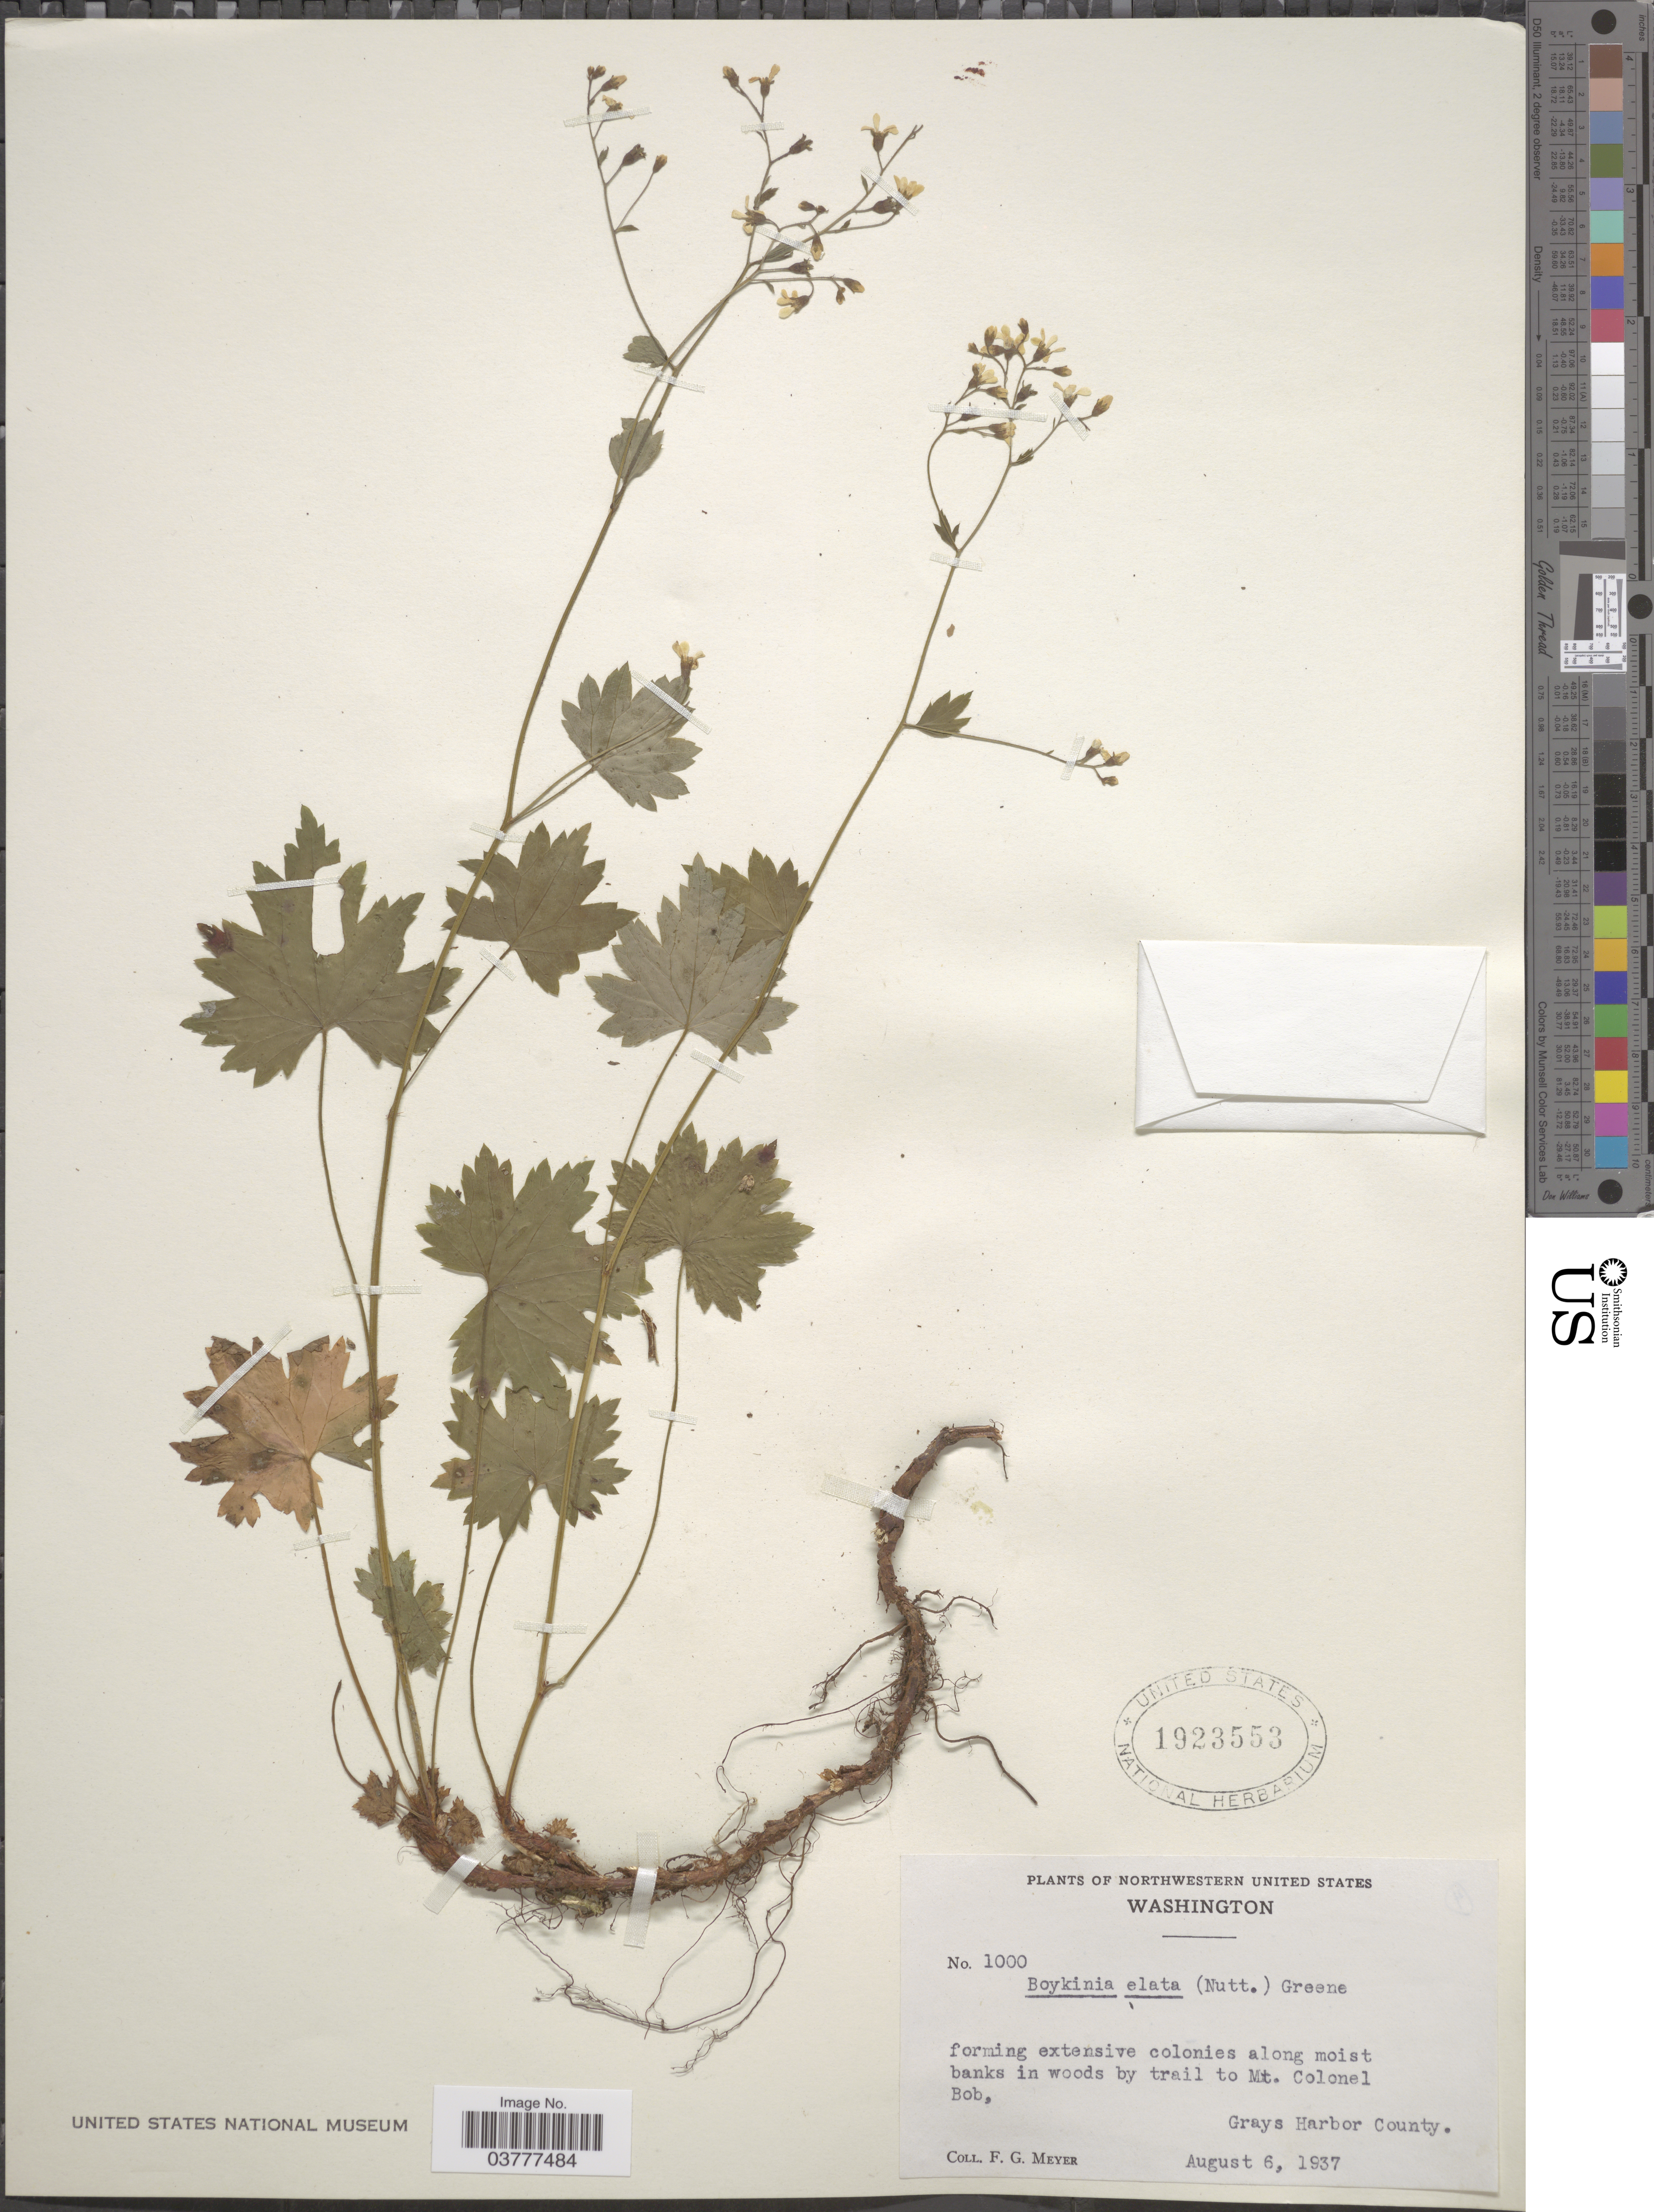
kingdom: Plantae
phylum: Tracheophyta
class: Magnoliopsida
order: Saxifragales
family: Saxifragaceae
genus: Boykinia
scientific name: Boykinia elata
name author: Greene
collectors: F. G. Meyer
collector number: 1000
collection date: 1937-08-06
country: United States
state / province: Washington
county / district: Grays Harbor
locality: Northwestern United States. Trail to Mt. Colonel Bob, Grays Harbor County.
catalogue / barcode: US 1923553